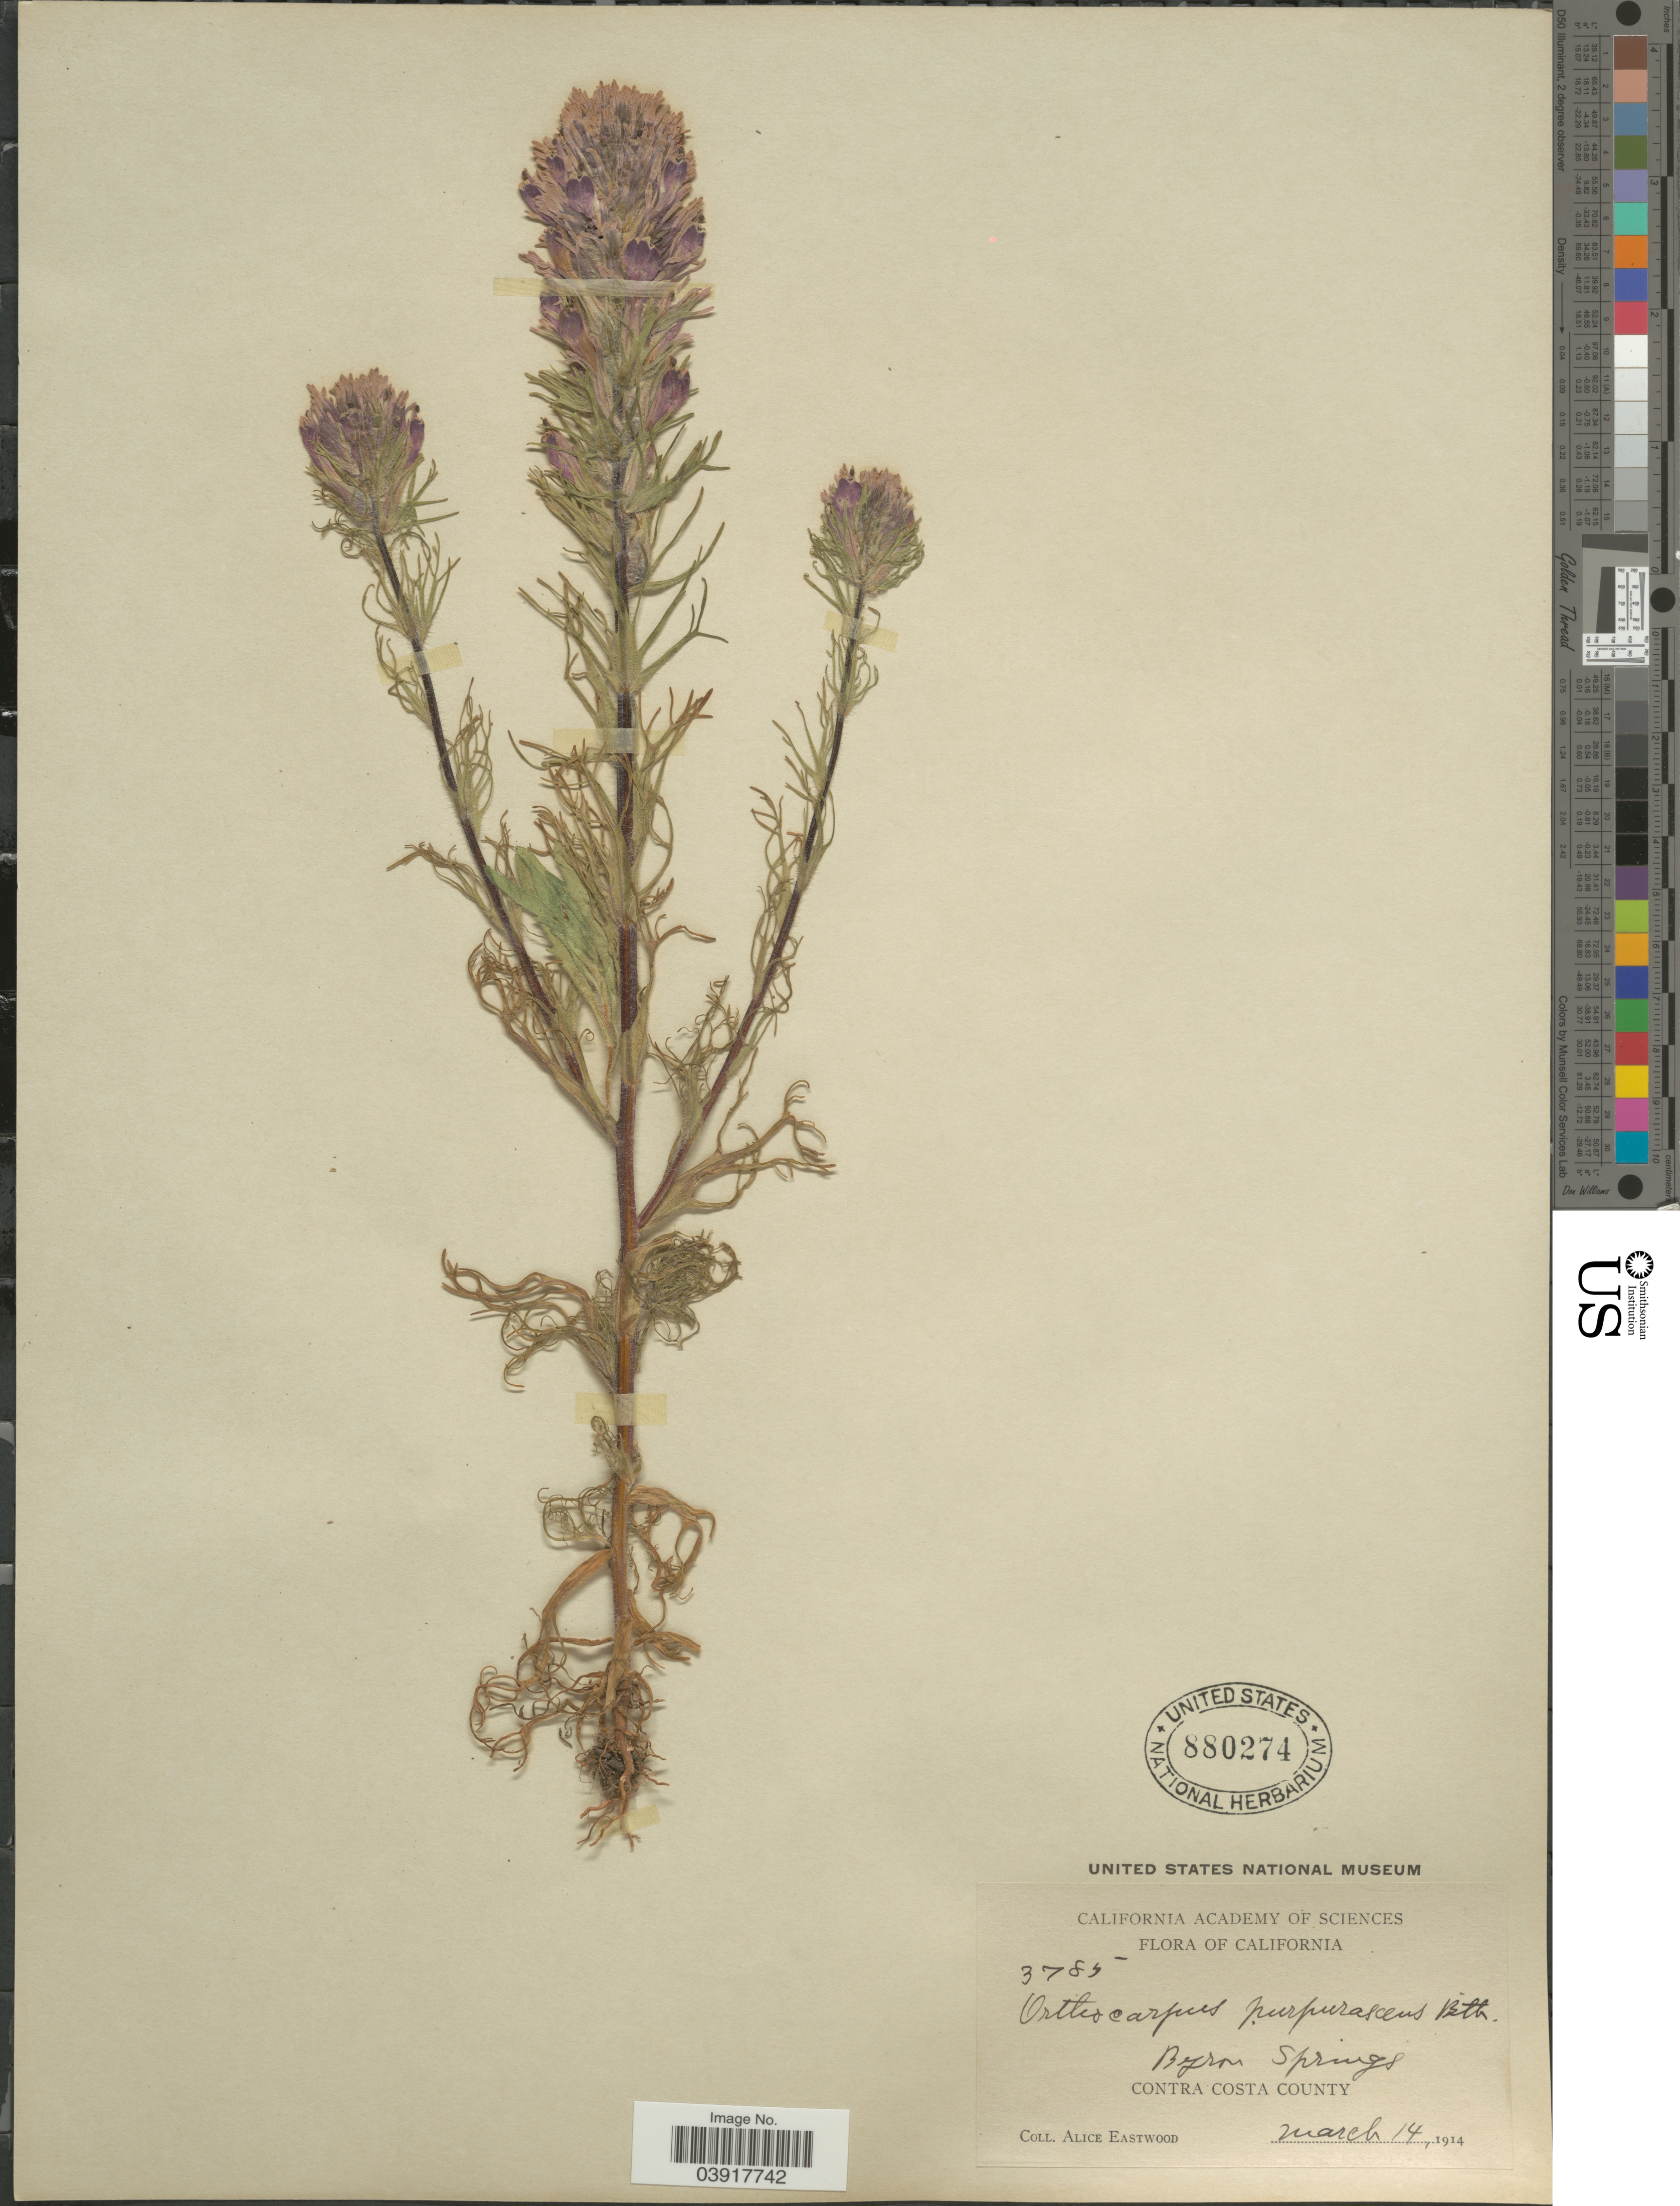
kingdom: Plantae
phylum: Tracheophyta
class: Magnoliopsida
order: Lamiales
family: Orobanchaceae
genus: Orthocarpus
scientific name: Orthocarpus purpurascens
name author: Benth.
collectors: A. Eastwood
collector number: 3785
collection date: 1914-03-14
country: United States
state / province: California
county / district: Contra Costa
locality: Byron Springs. Contra Costa County.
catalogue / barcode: US 880274